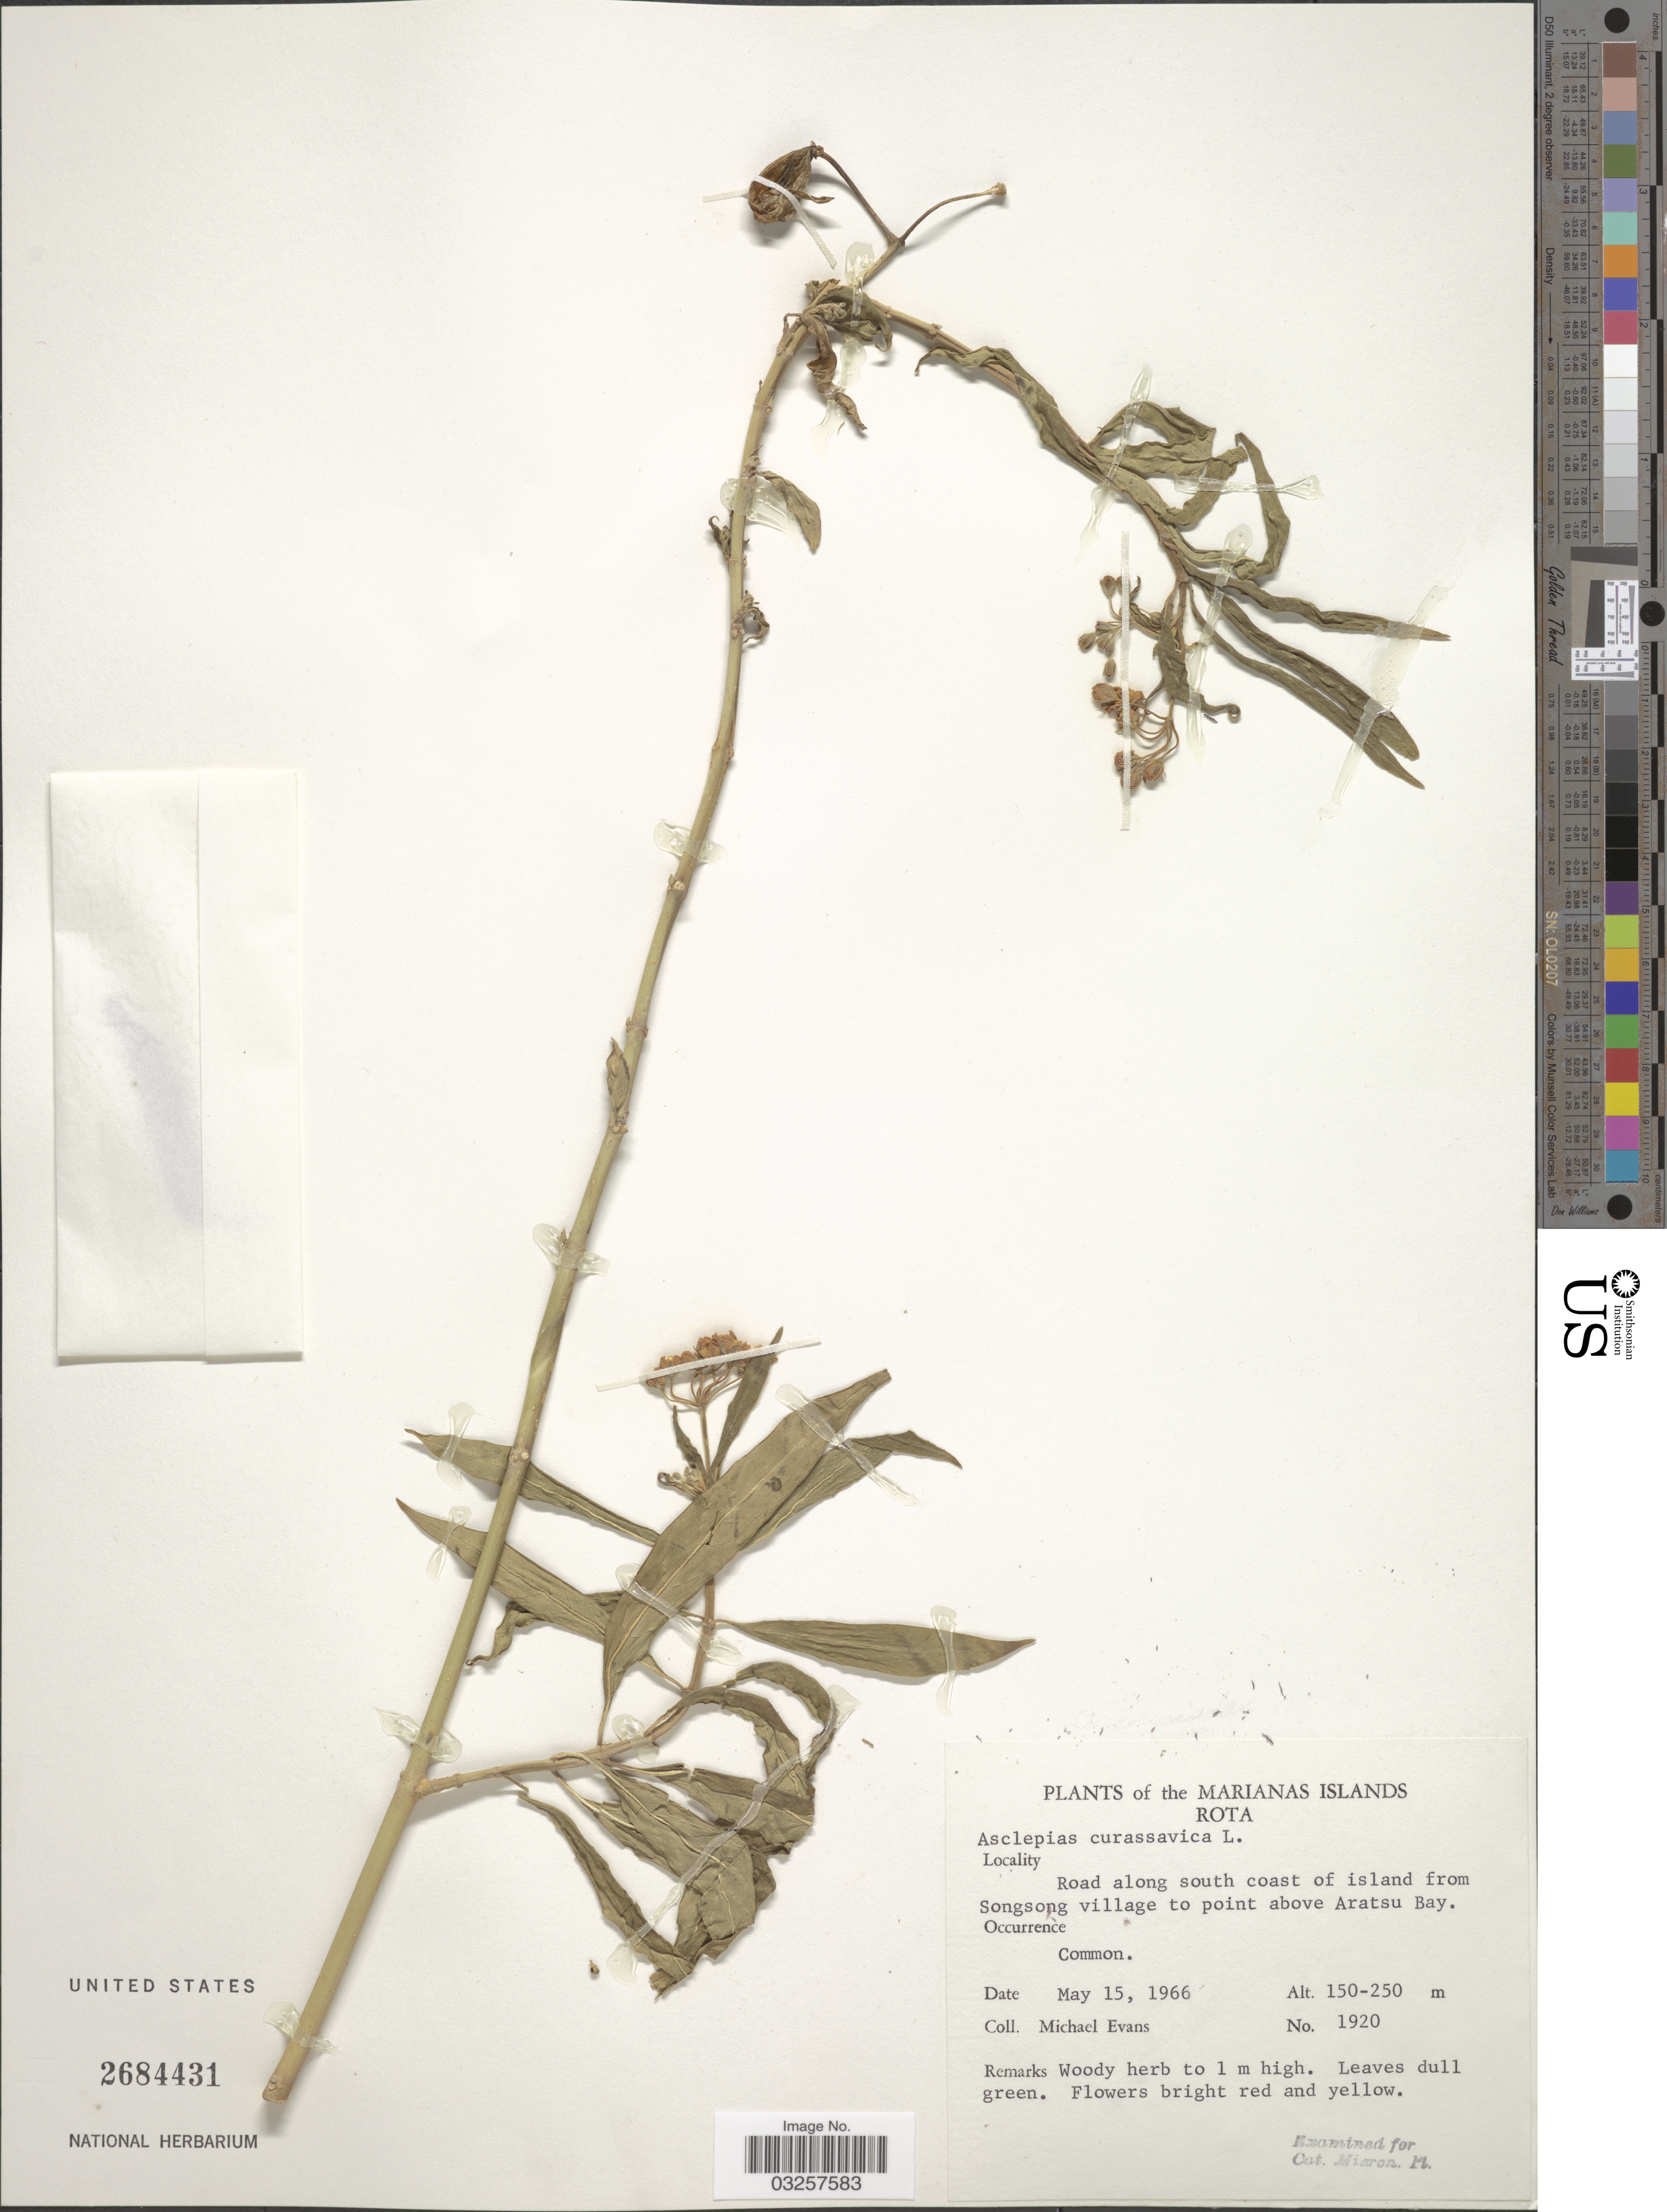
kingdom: Plantae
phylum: Tracheophyta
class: Magnoliopsida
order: Gentianales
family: Apocynaceae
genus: Asclepias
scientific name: Asclepias curassavica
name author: L.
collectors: M. Evans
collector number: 1920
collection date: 1966-05-15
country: Northern Mariana Islands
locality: Rota. Road along south coast of island from Songsong village to point above Aratsu Bay.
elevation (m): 150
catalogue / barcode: US 2684431